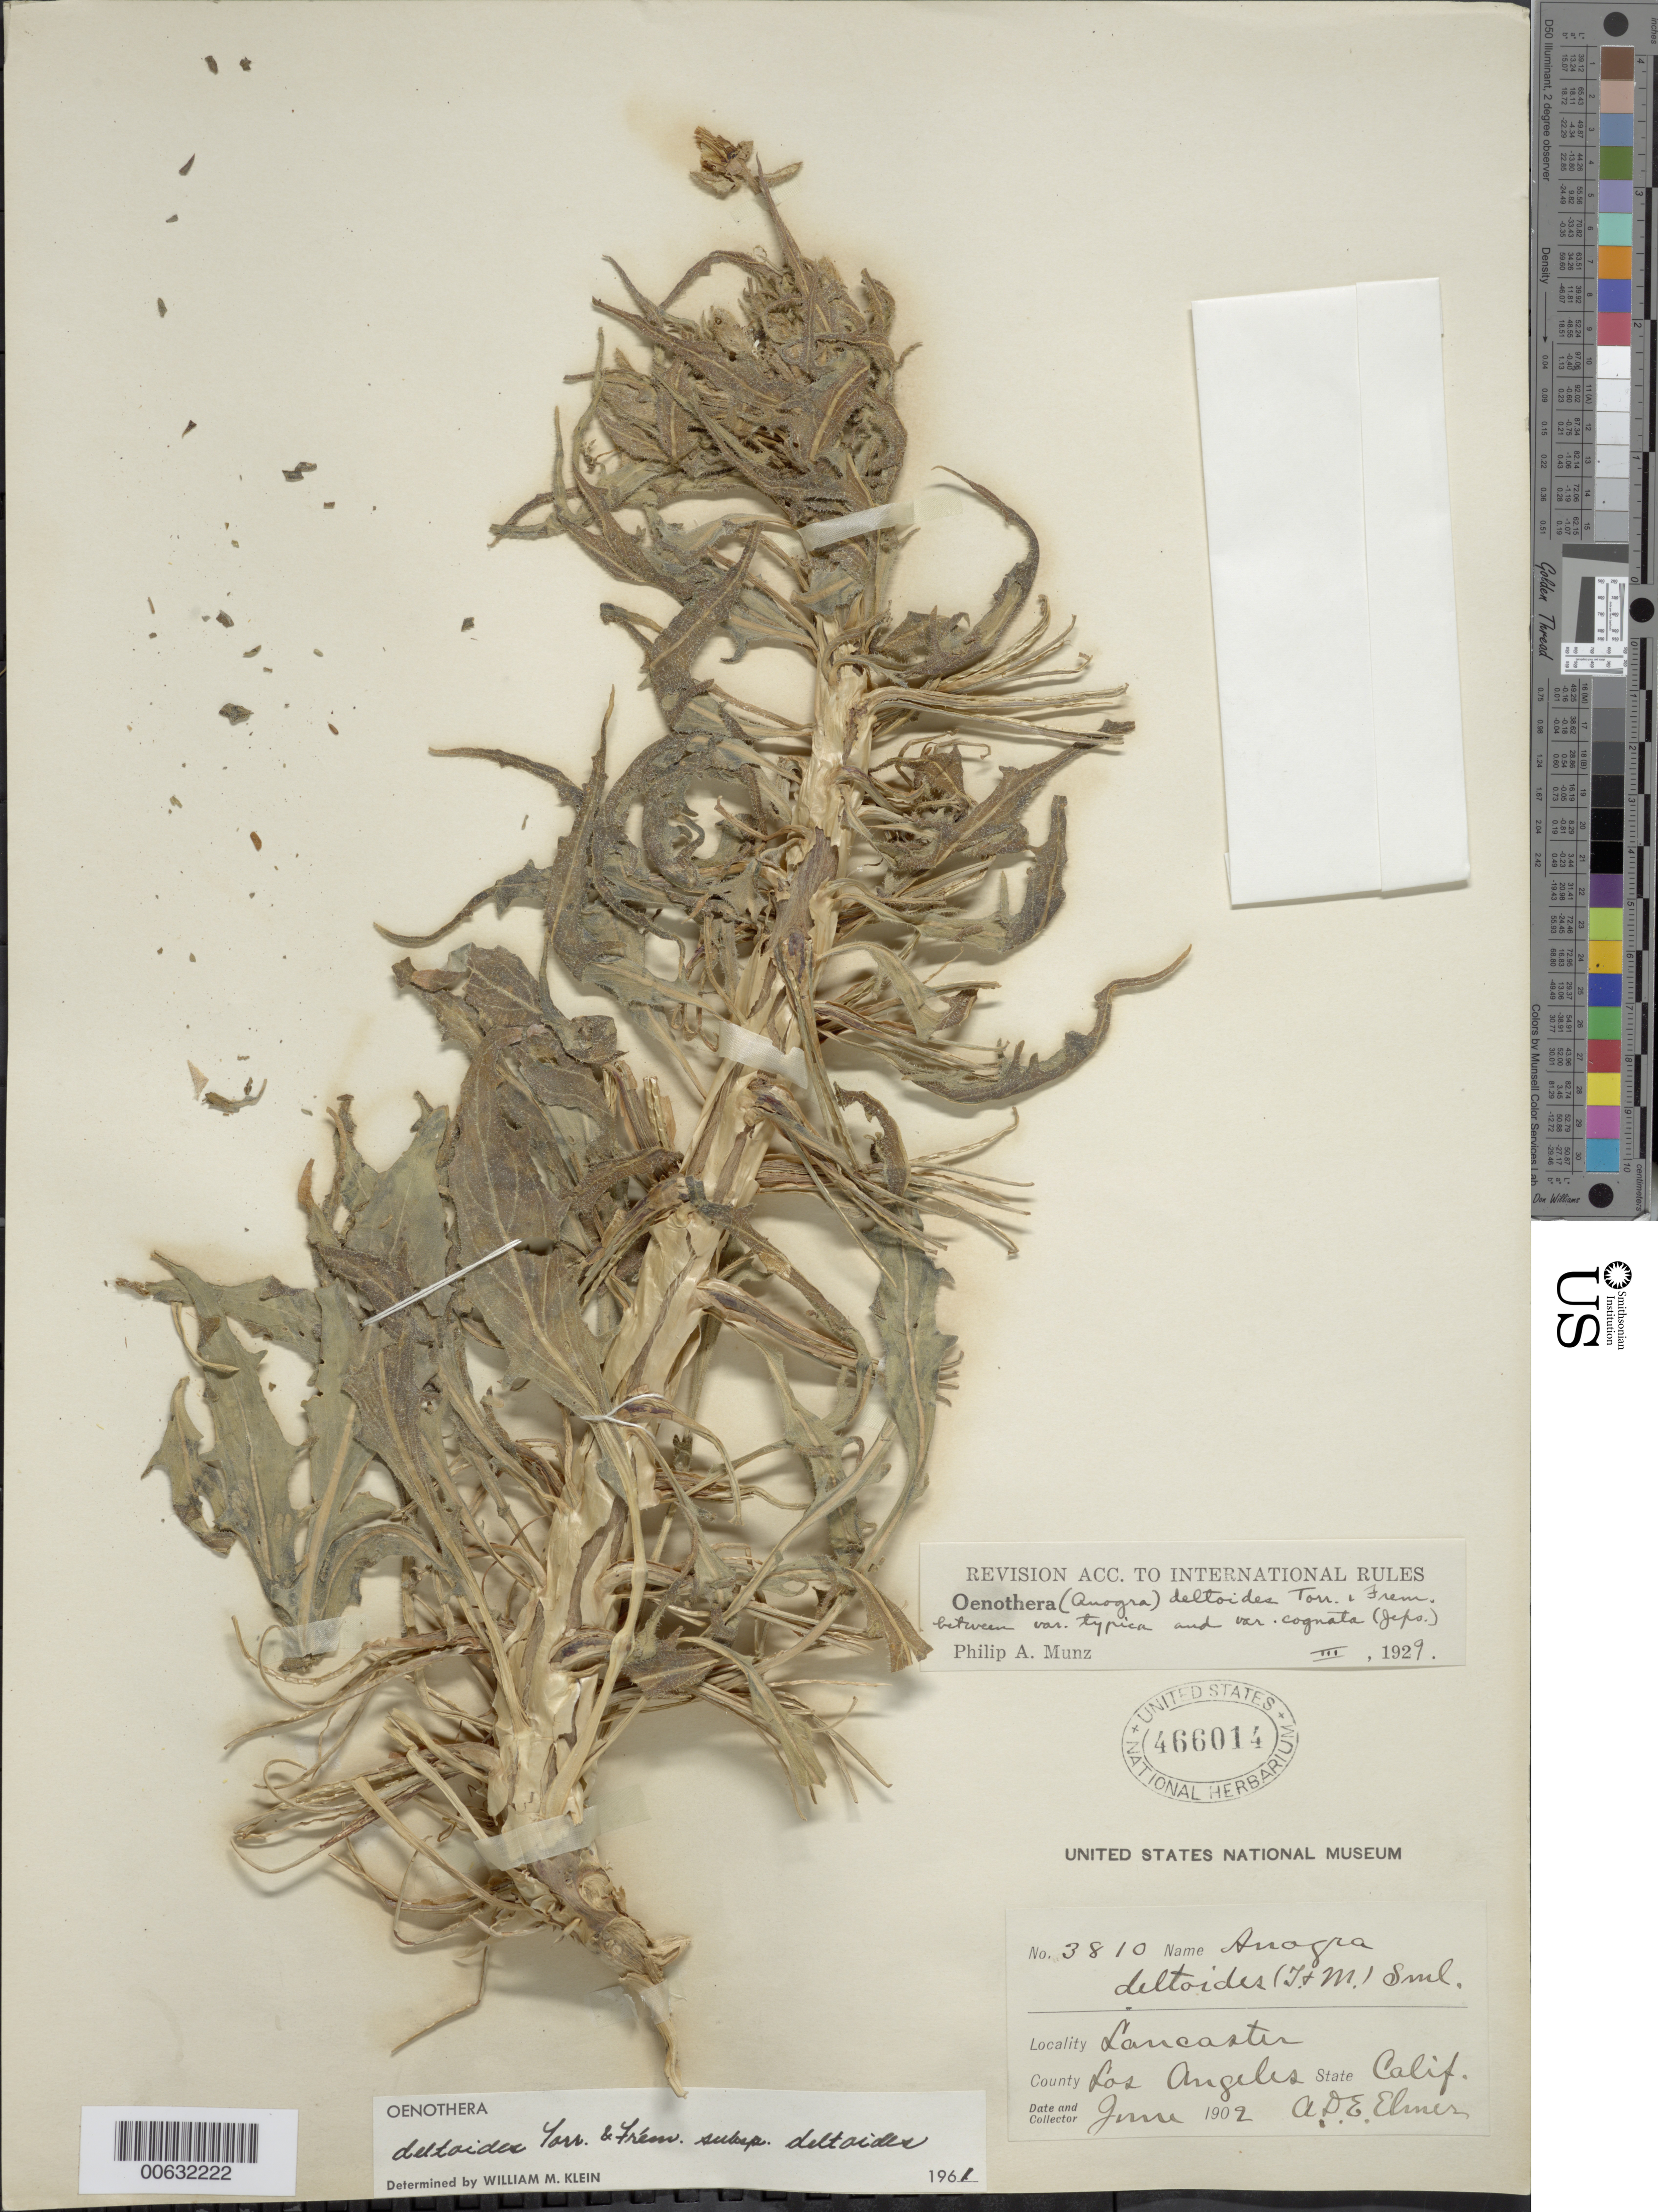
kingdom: Plantae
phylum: Tracheophyta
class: Magnoliopsida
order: Myrtales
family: Onagraceae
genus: Oenothera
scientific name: Oenothera deltoides subsp. deltoides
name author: Torr. & Frém.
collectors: A. D. E. Elmer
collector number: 3810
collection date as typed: Jun 1902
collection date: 1902-06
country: United States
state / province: California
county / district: Los Angeles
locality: Lancaster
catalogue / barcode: US 466014